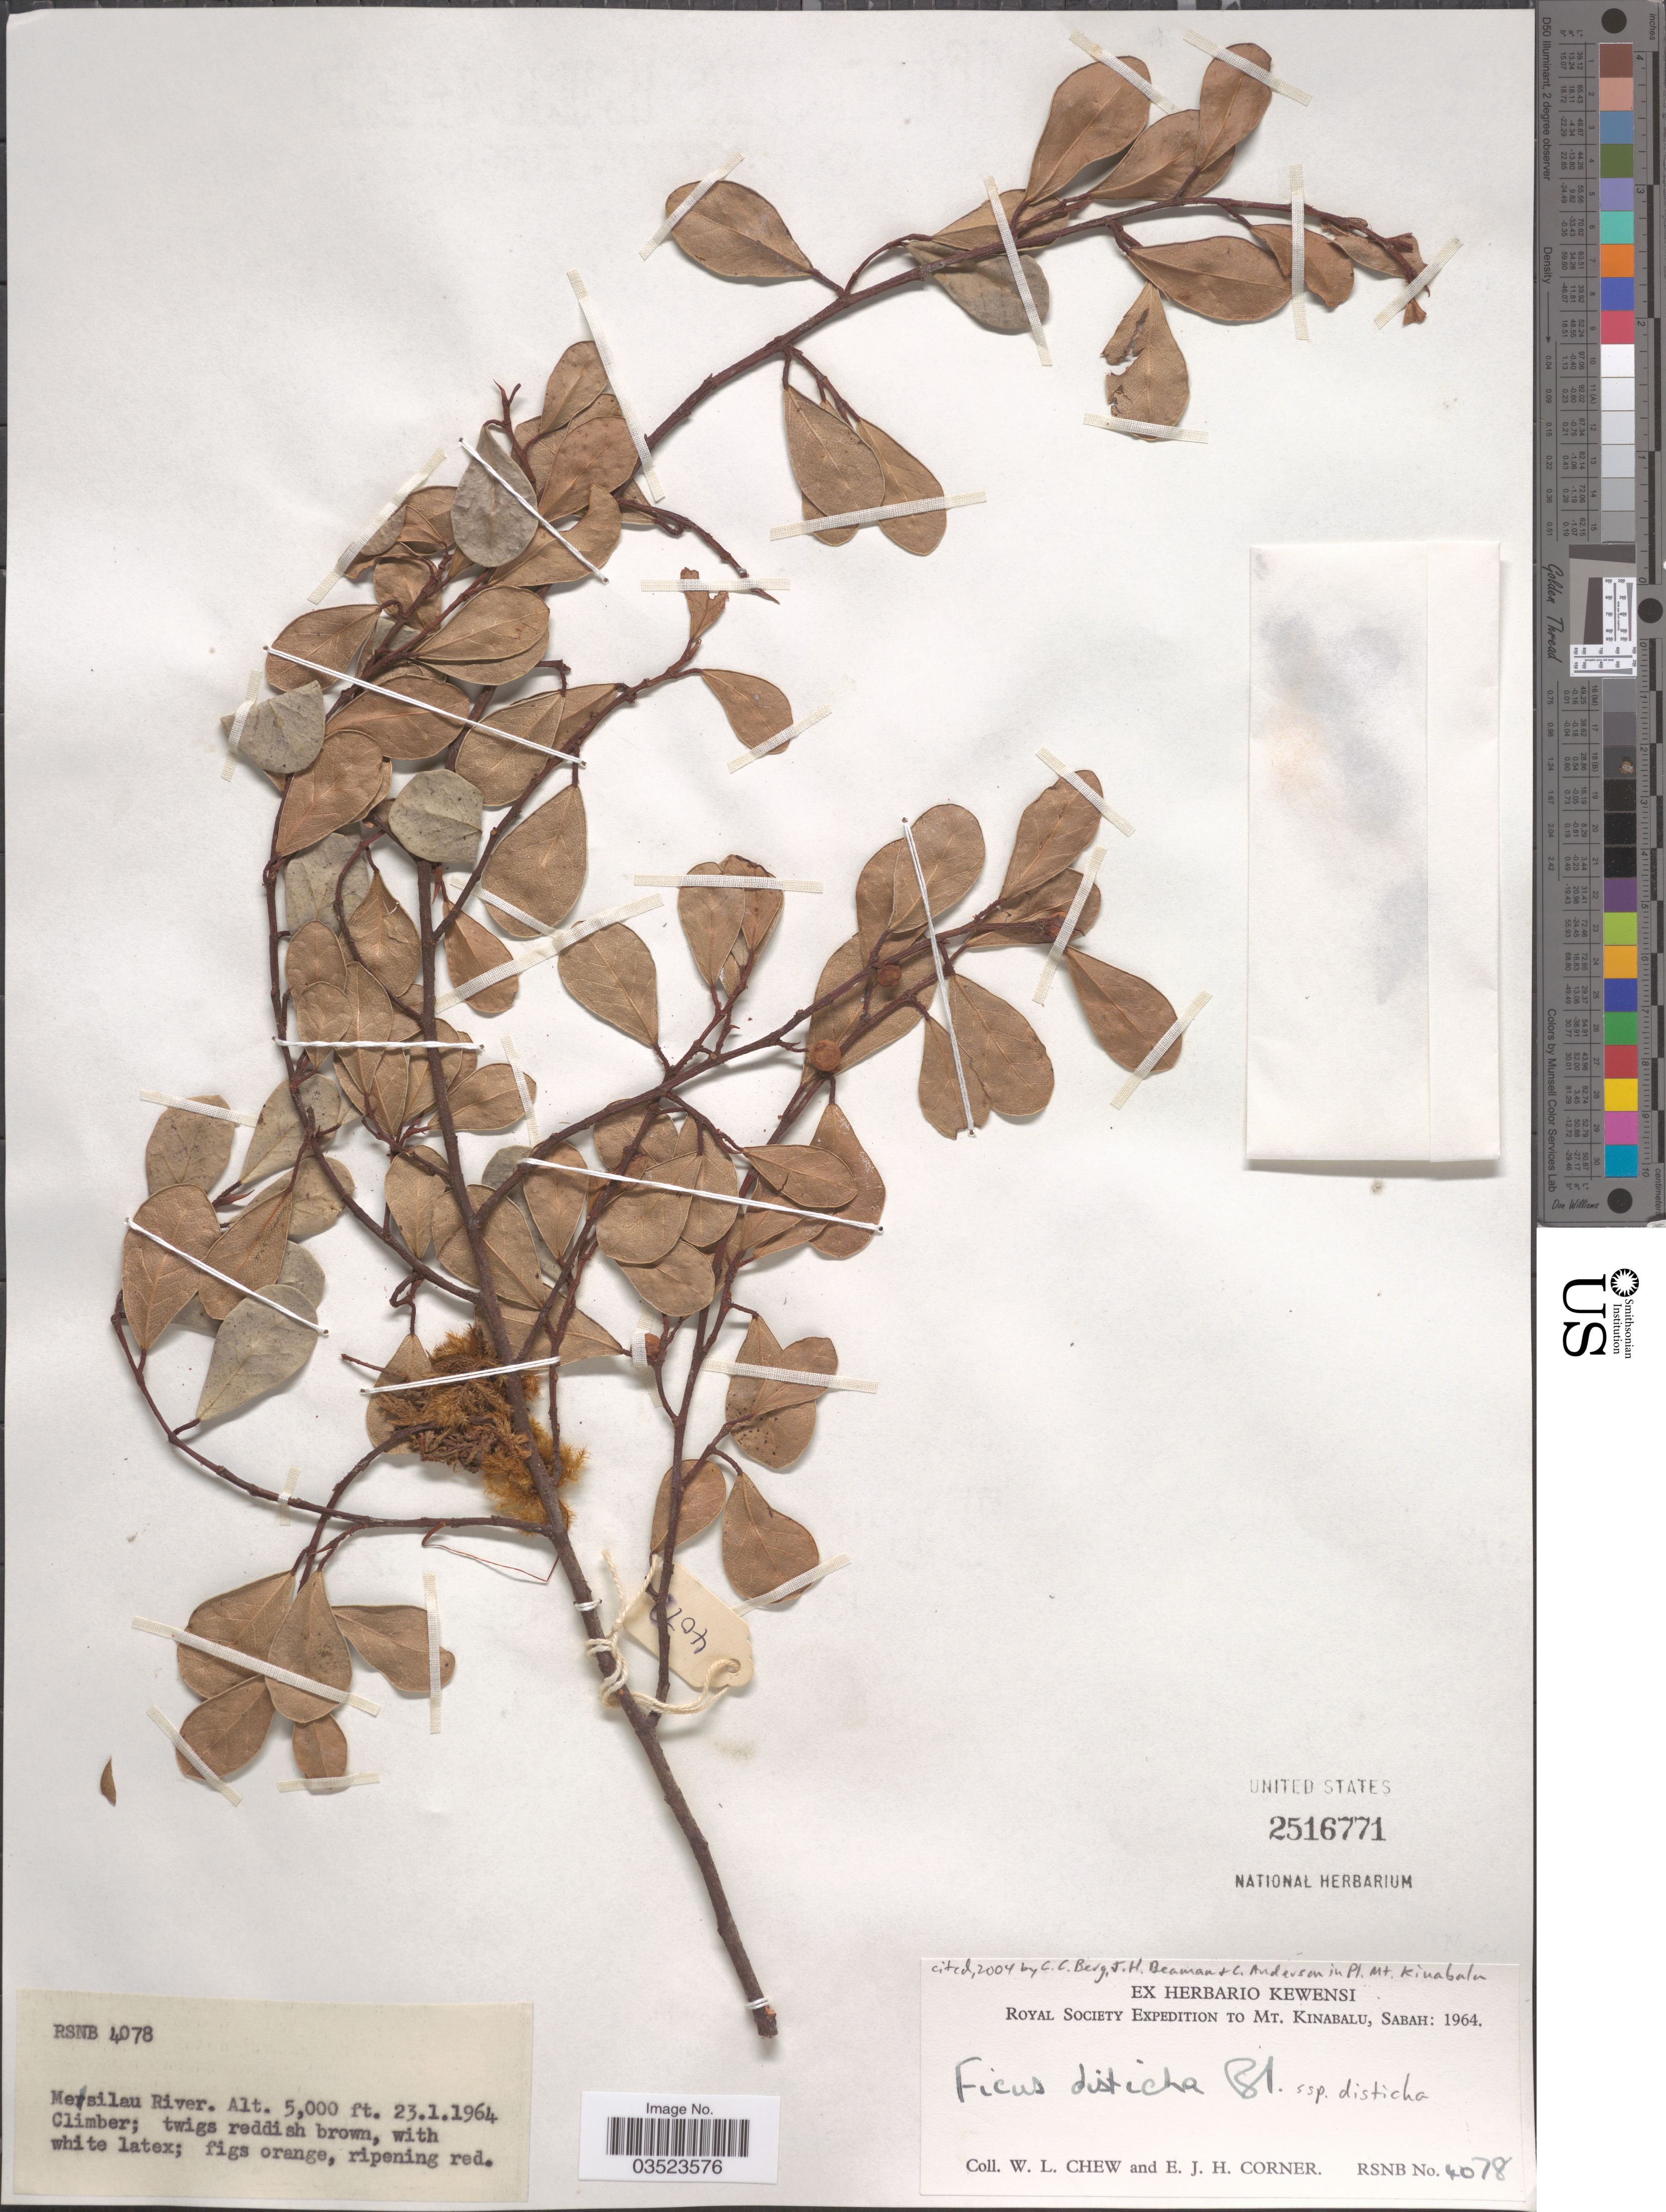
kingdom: Plantae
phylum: Tracheophyta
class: Magnoliopsida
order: Rosales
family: Moraceae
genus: Ficus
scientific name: Ficus disticha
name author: Blume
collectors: W. Chew & E. Corner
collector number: RSNB4078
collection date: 1964-01-23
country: Malaysia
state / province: Sabah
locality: Mt. Kinabalu. Mesilau River.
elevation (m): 1524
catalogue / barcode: US 2516771